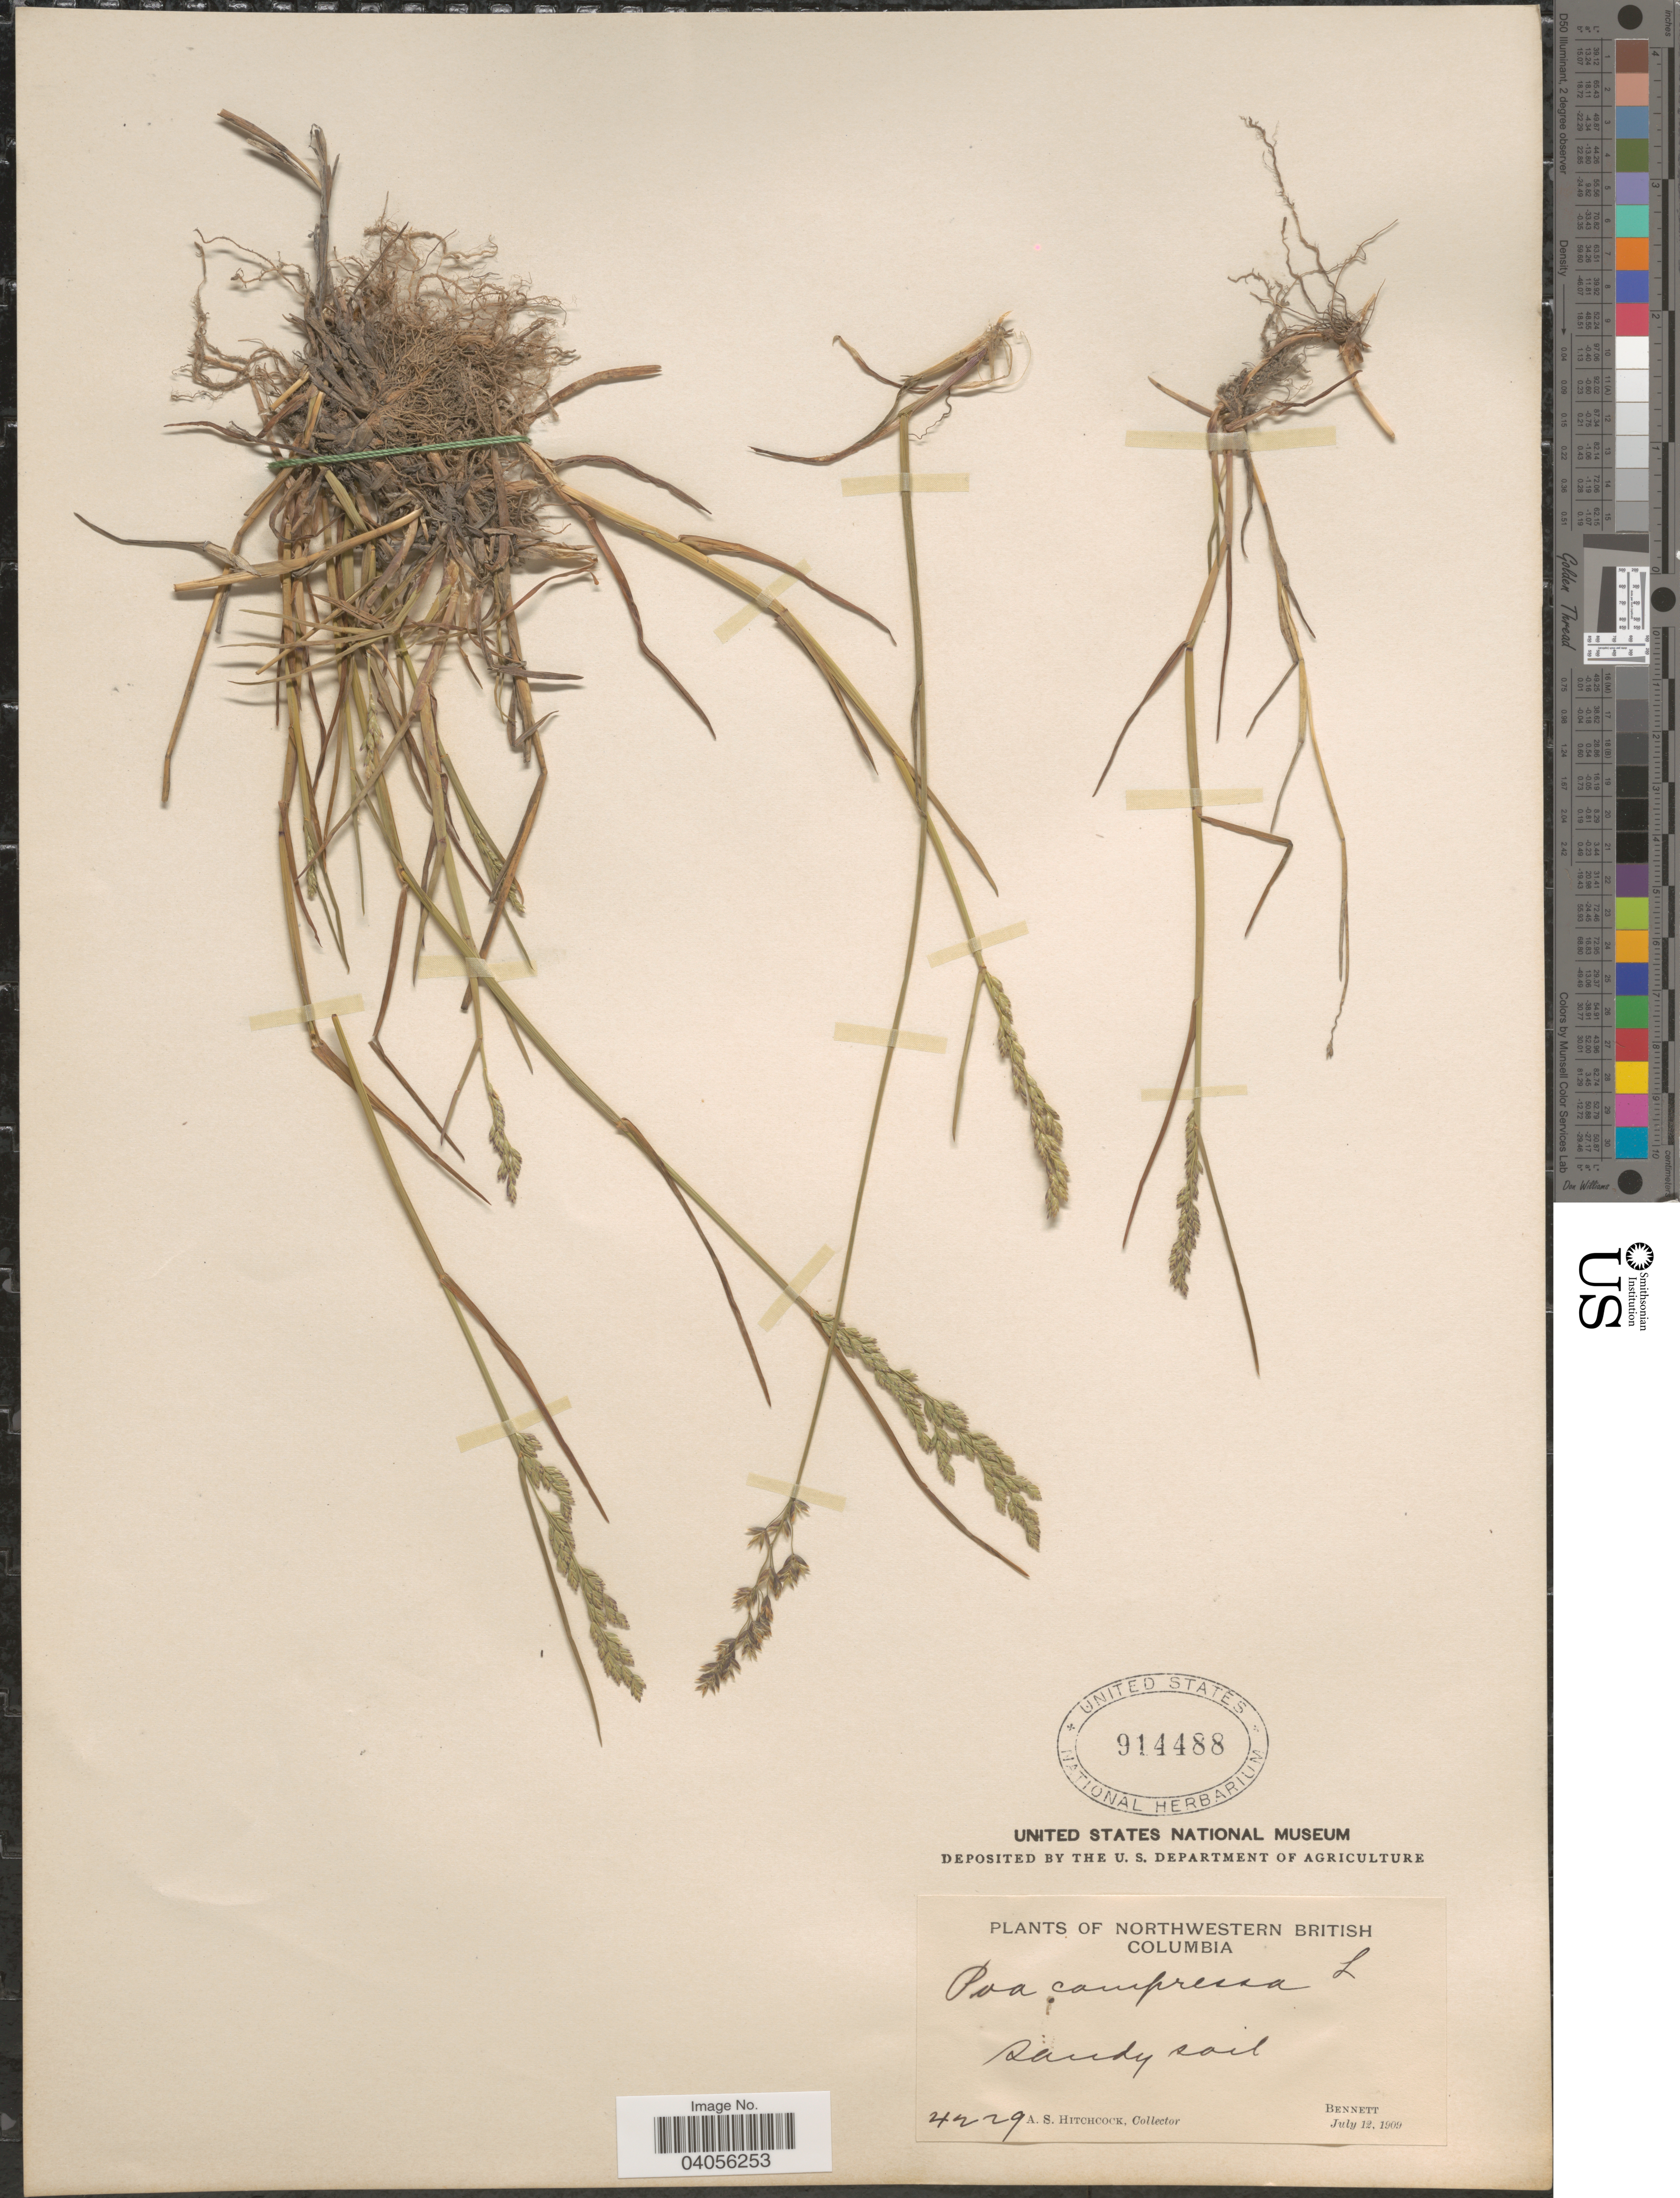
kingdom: Plantae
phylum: Tracheophyta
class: Liliopsida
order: Poales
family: Poaceae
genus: Poa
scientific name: Poa compressa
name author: L.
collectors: A. S. Hitchcock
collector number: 4229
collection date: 1909-07-12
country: Canada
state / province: British Columbia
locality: Northwestern British Columbia. Bennett.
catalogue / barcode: US 914488